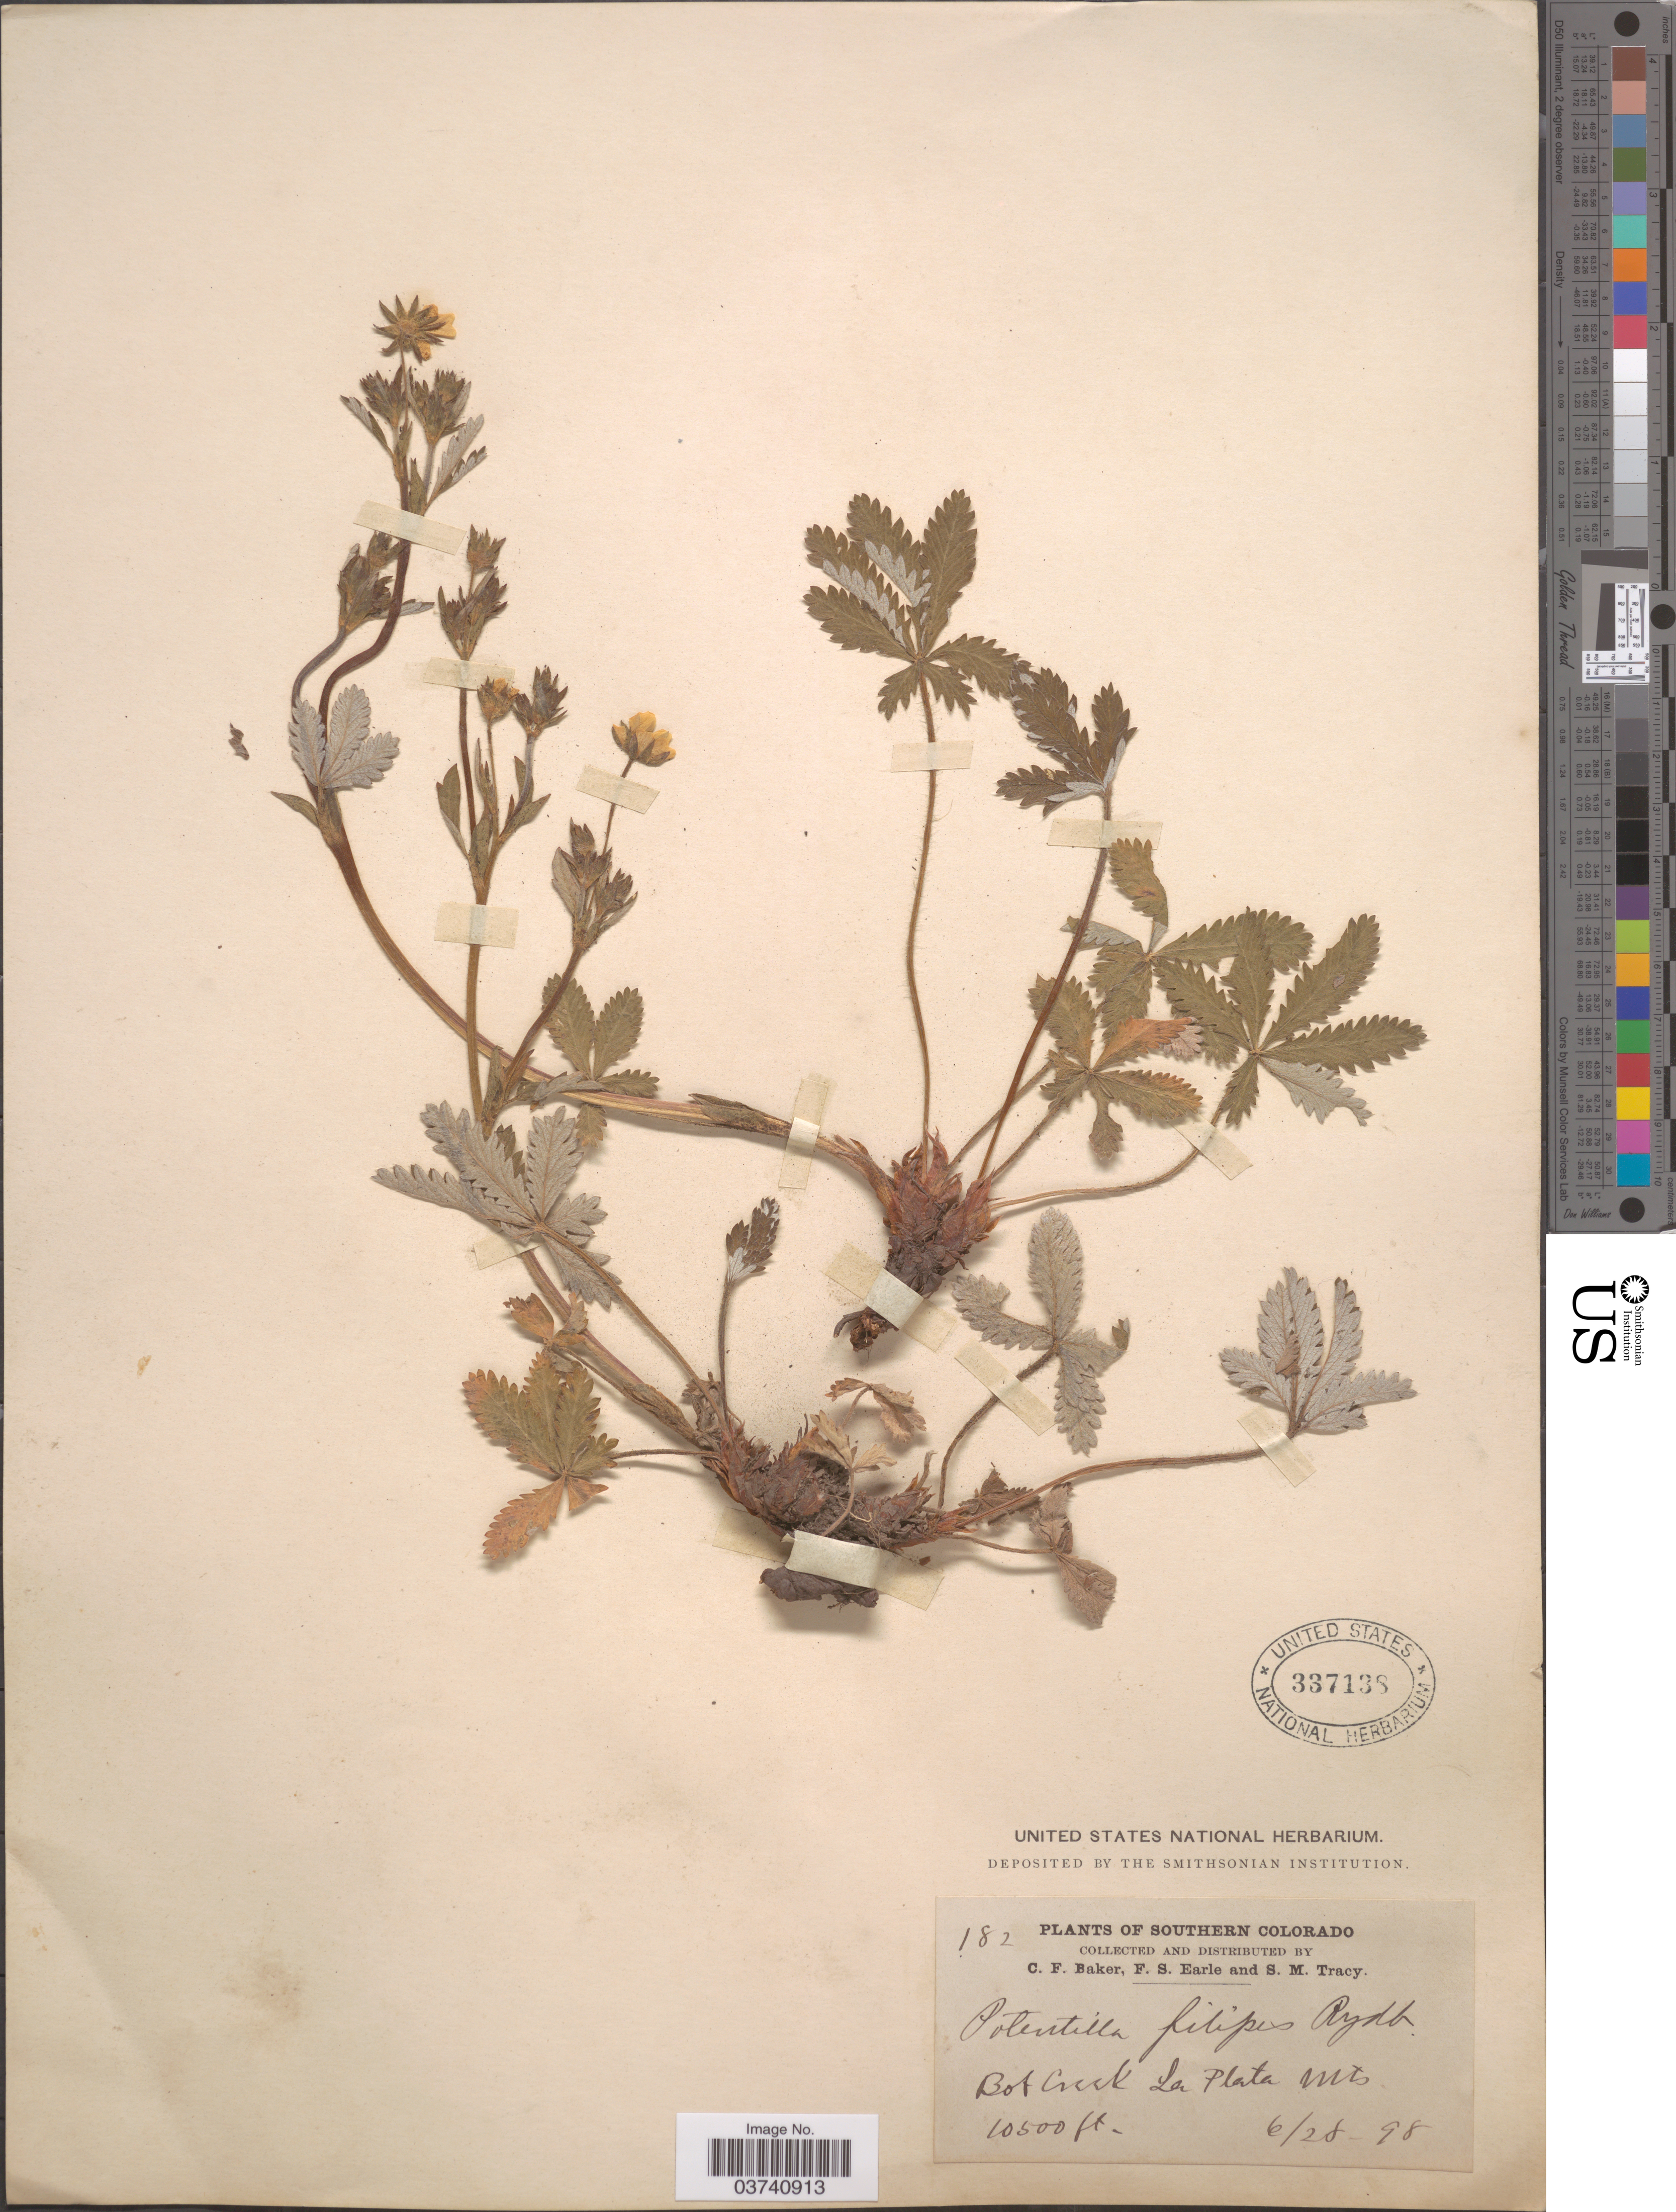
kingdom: Plantae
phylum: Tracheophyta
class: Magnoliopsida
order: Rosales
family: Rosaceae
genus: Potentilla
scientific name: Potentilla pulcherrima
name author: Lehm.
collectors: C. F. Baker, F. S. Earle & S. M. Tracy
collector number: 182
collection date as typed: Transcribed d/m/y: 28/6/98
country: United States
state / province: Colorado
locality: Southern Colorado. Bot Creek, La Plata Mts.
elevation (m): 3200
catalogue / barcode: US 337138